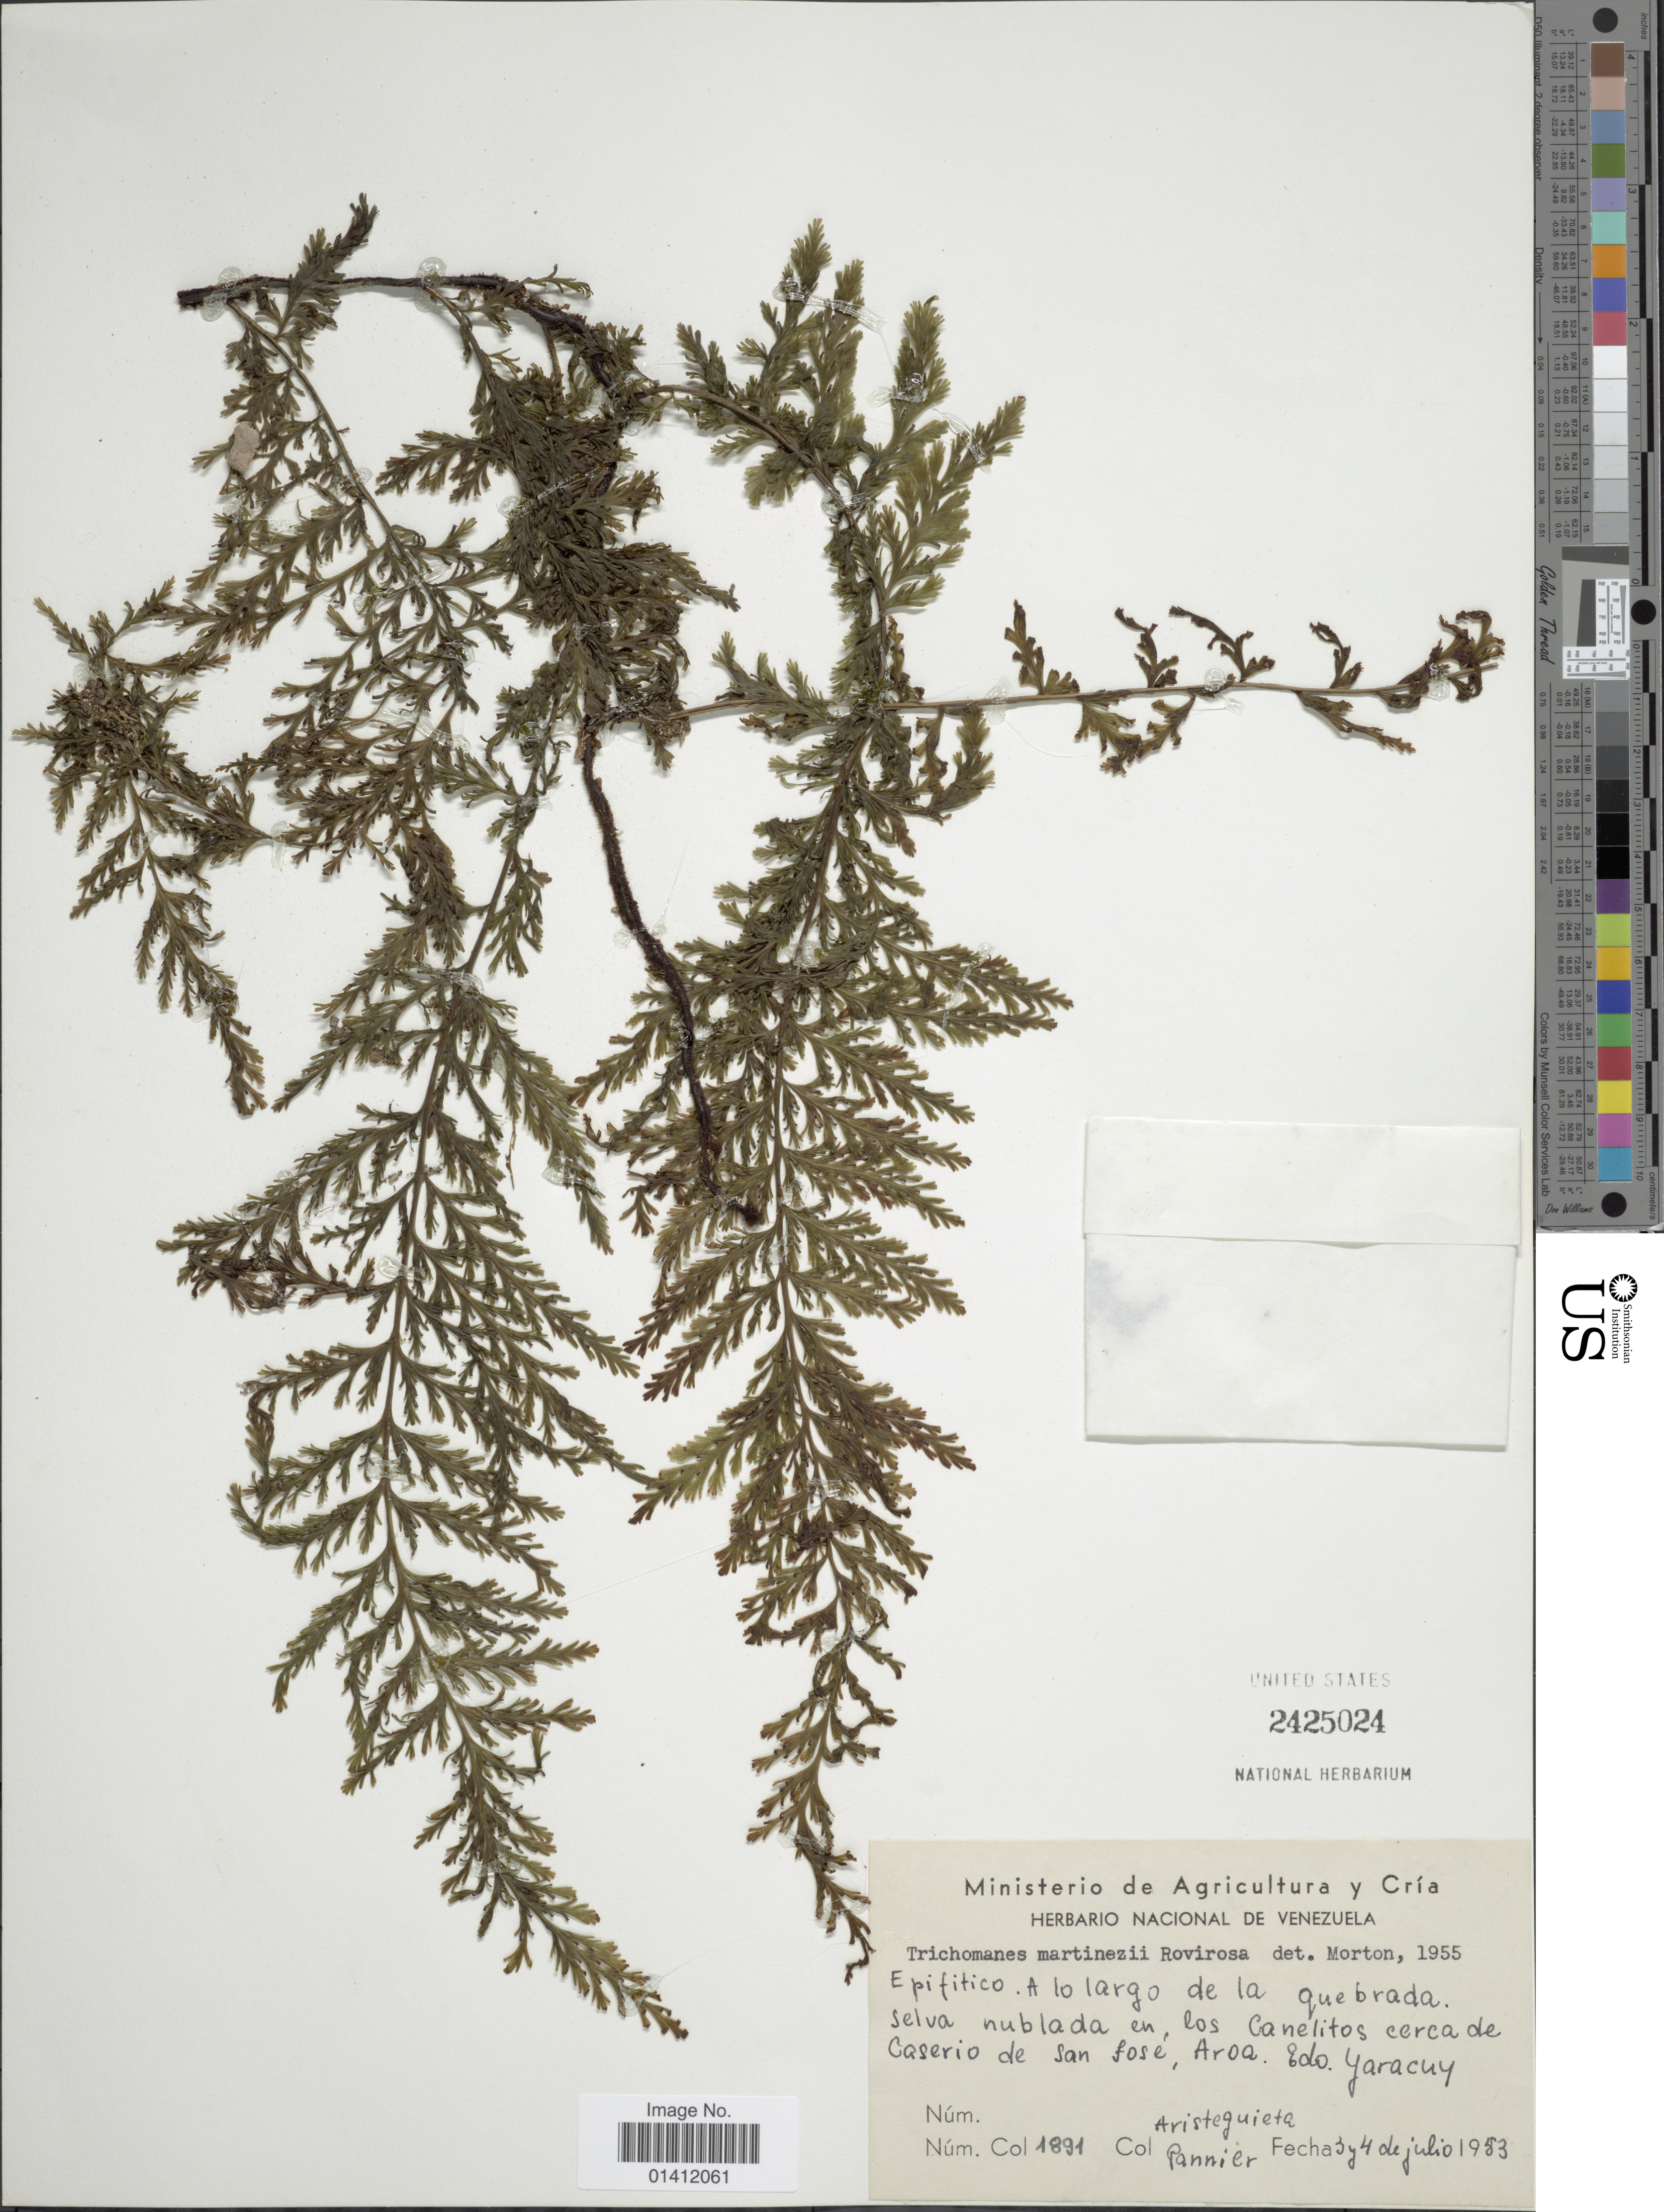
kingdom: Plantae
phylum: Tracheophyta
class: Polypodiopsida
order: Hymenophyllales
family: Hymenophyllaceae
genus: Vandenboschia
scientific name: Vandenboschia collariata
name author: (Bosch) Ebihara & K. Iwats.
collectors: -. Aristeguita & F. Pannier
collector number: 1891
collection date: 1953-07-03/1953-07-04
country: Venezuela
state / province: Yaracuy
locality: A lo largo de la quebrada. selva nublada en los canelitos cerca de caserio de San Jose, Aroa. Edo. Yaracuy.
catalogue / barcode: US 2425024